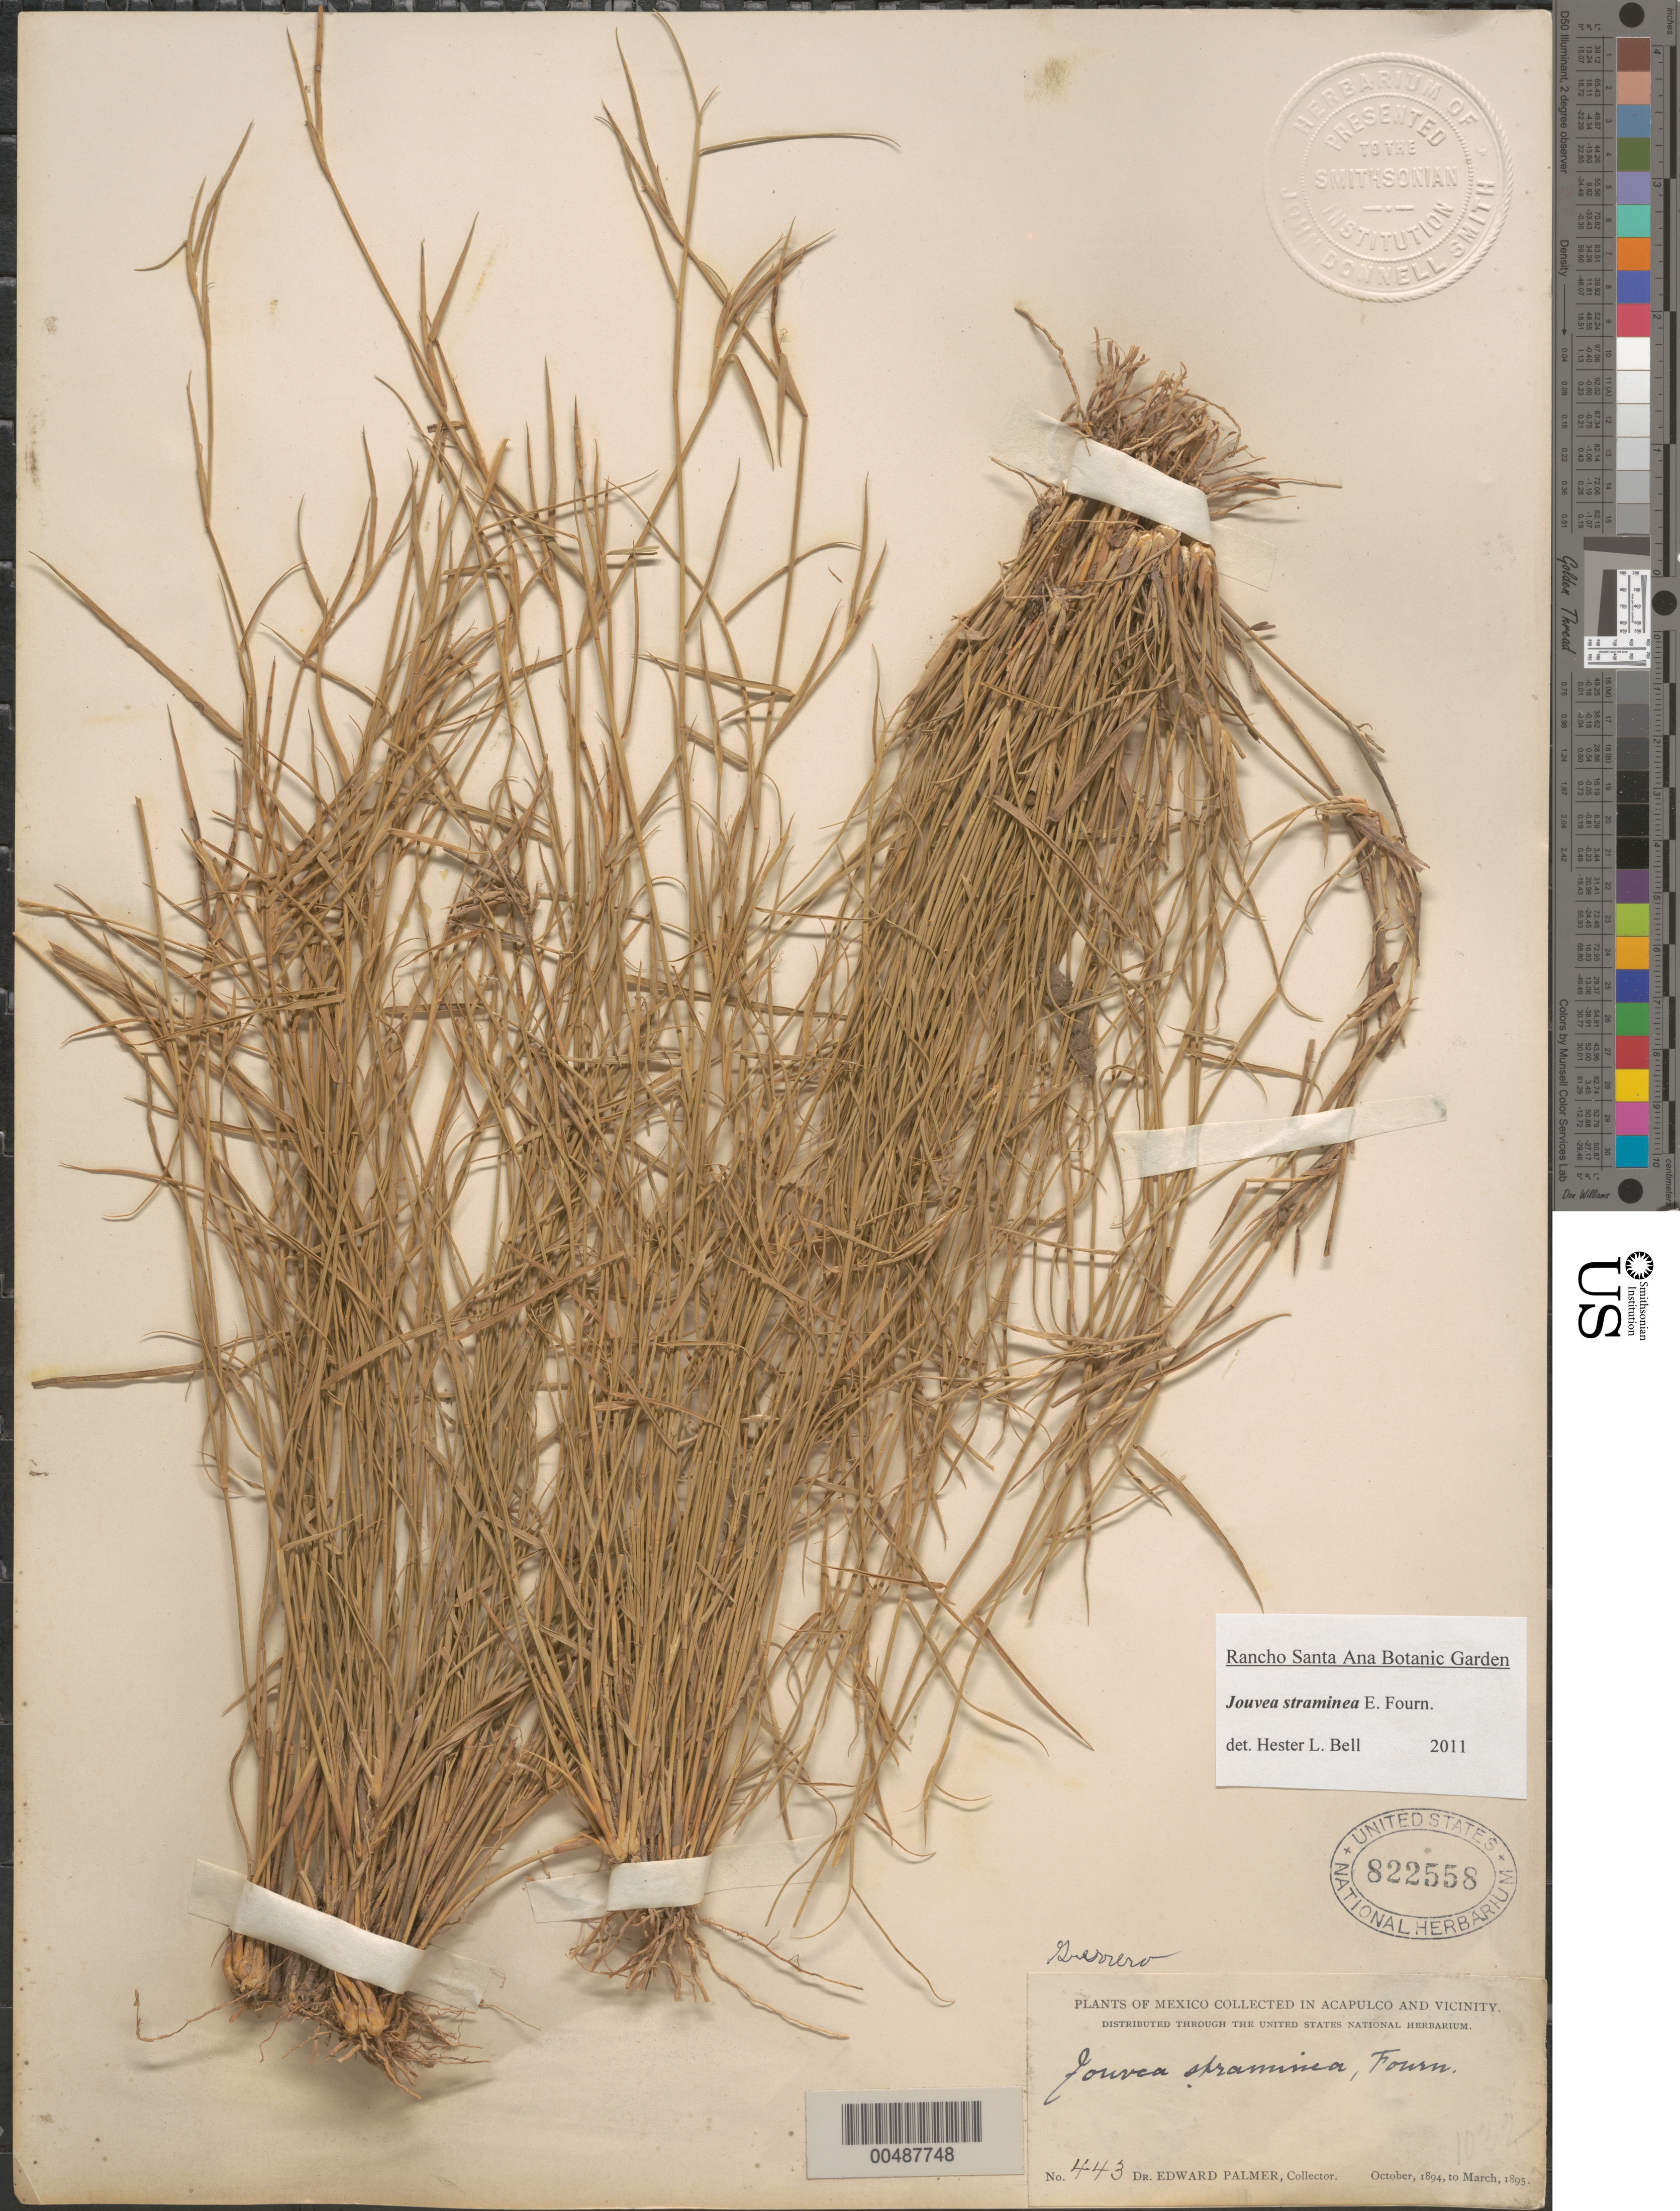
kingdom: Plantae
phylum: Tracheophyta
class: Liliopsida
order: Poales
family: Poaceae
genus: Jouvea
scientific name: Jouvea straminea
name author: E. Fourn.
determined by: Bell, H. L.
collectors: E. Palmer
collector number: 443/1032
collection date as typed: Oct 1894 to Mar 1895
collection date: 1894-10/1895-03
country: Mexico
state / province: Guerrero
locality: In Acapulco & vicinity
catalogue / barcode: US 822558